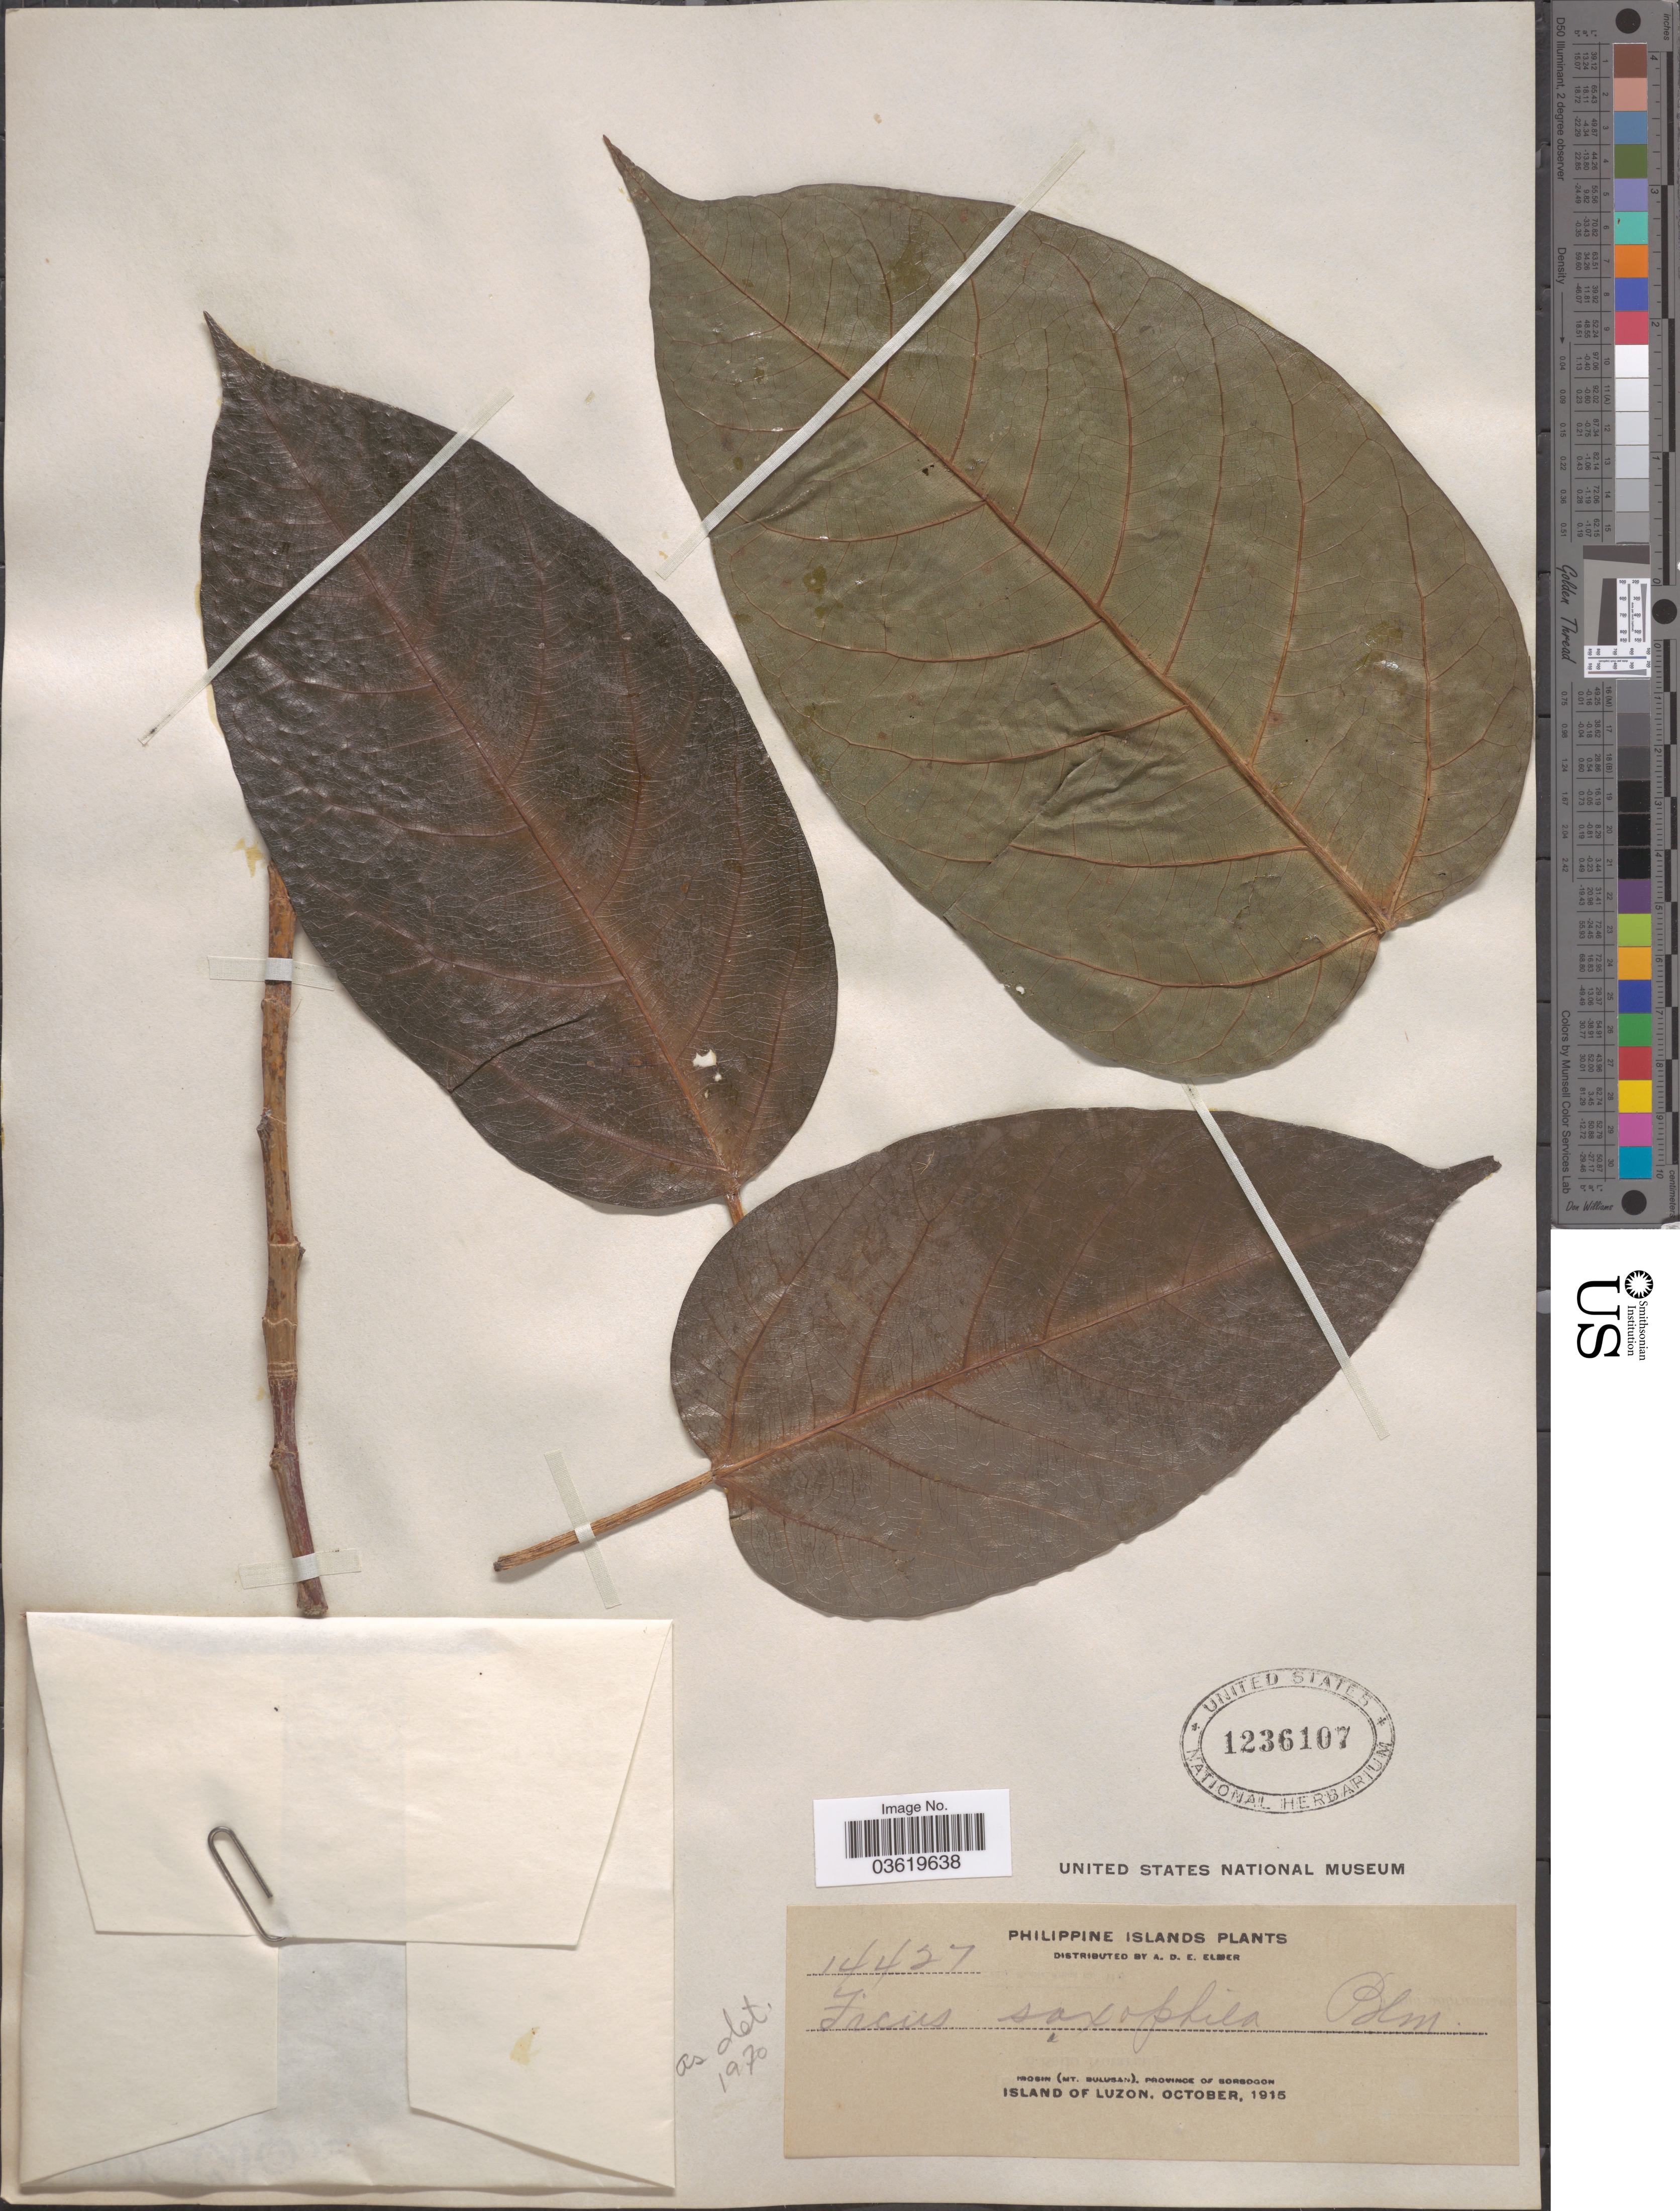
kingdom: Plantae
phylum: Tracheophyta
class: Magnoliopsida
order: Rosales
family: Moraceae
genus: Ficus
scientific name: Ficus saxophila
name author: Blume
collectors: A. D. E. Elmer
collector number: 14427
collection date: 1915-10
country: Philippines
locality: Philippine Islands. Irosin (Mt. Bulusan), Province of Sorsogon. Island of Luzon.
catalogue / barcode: US 1236107